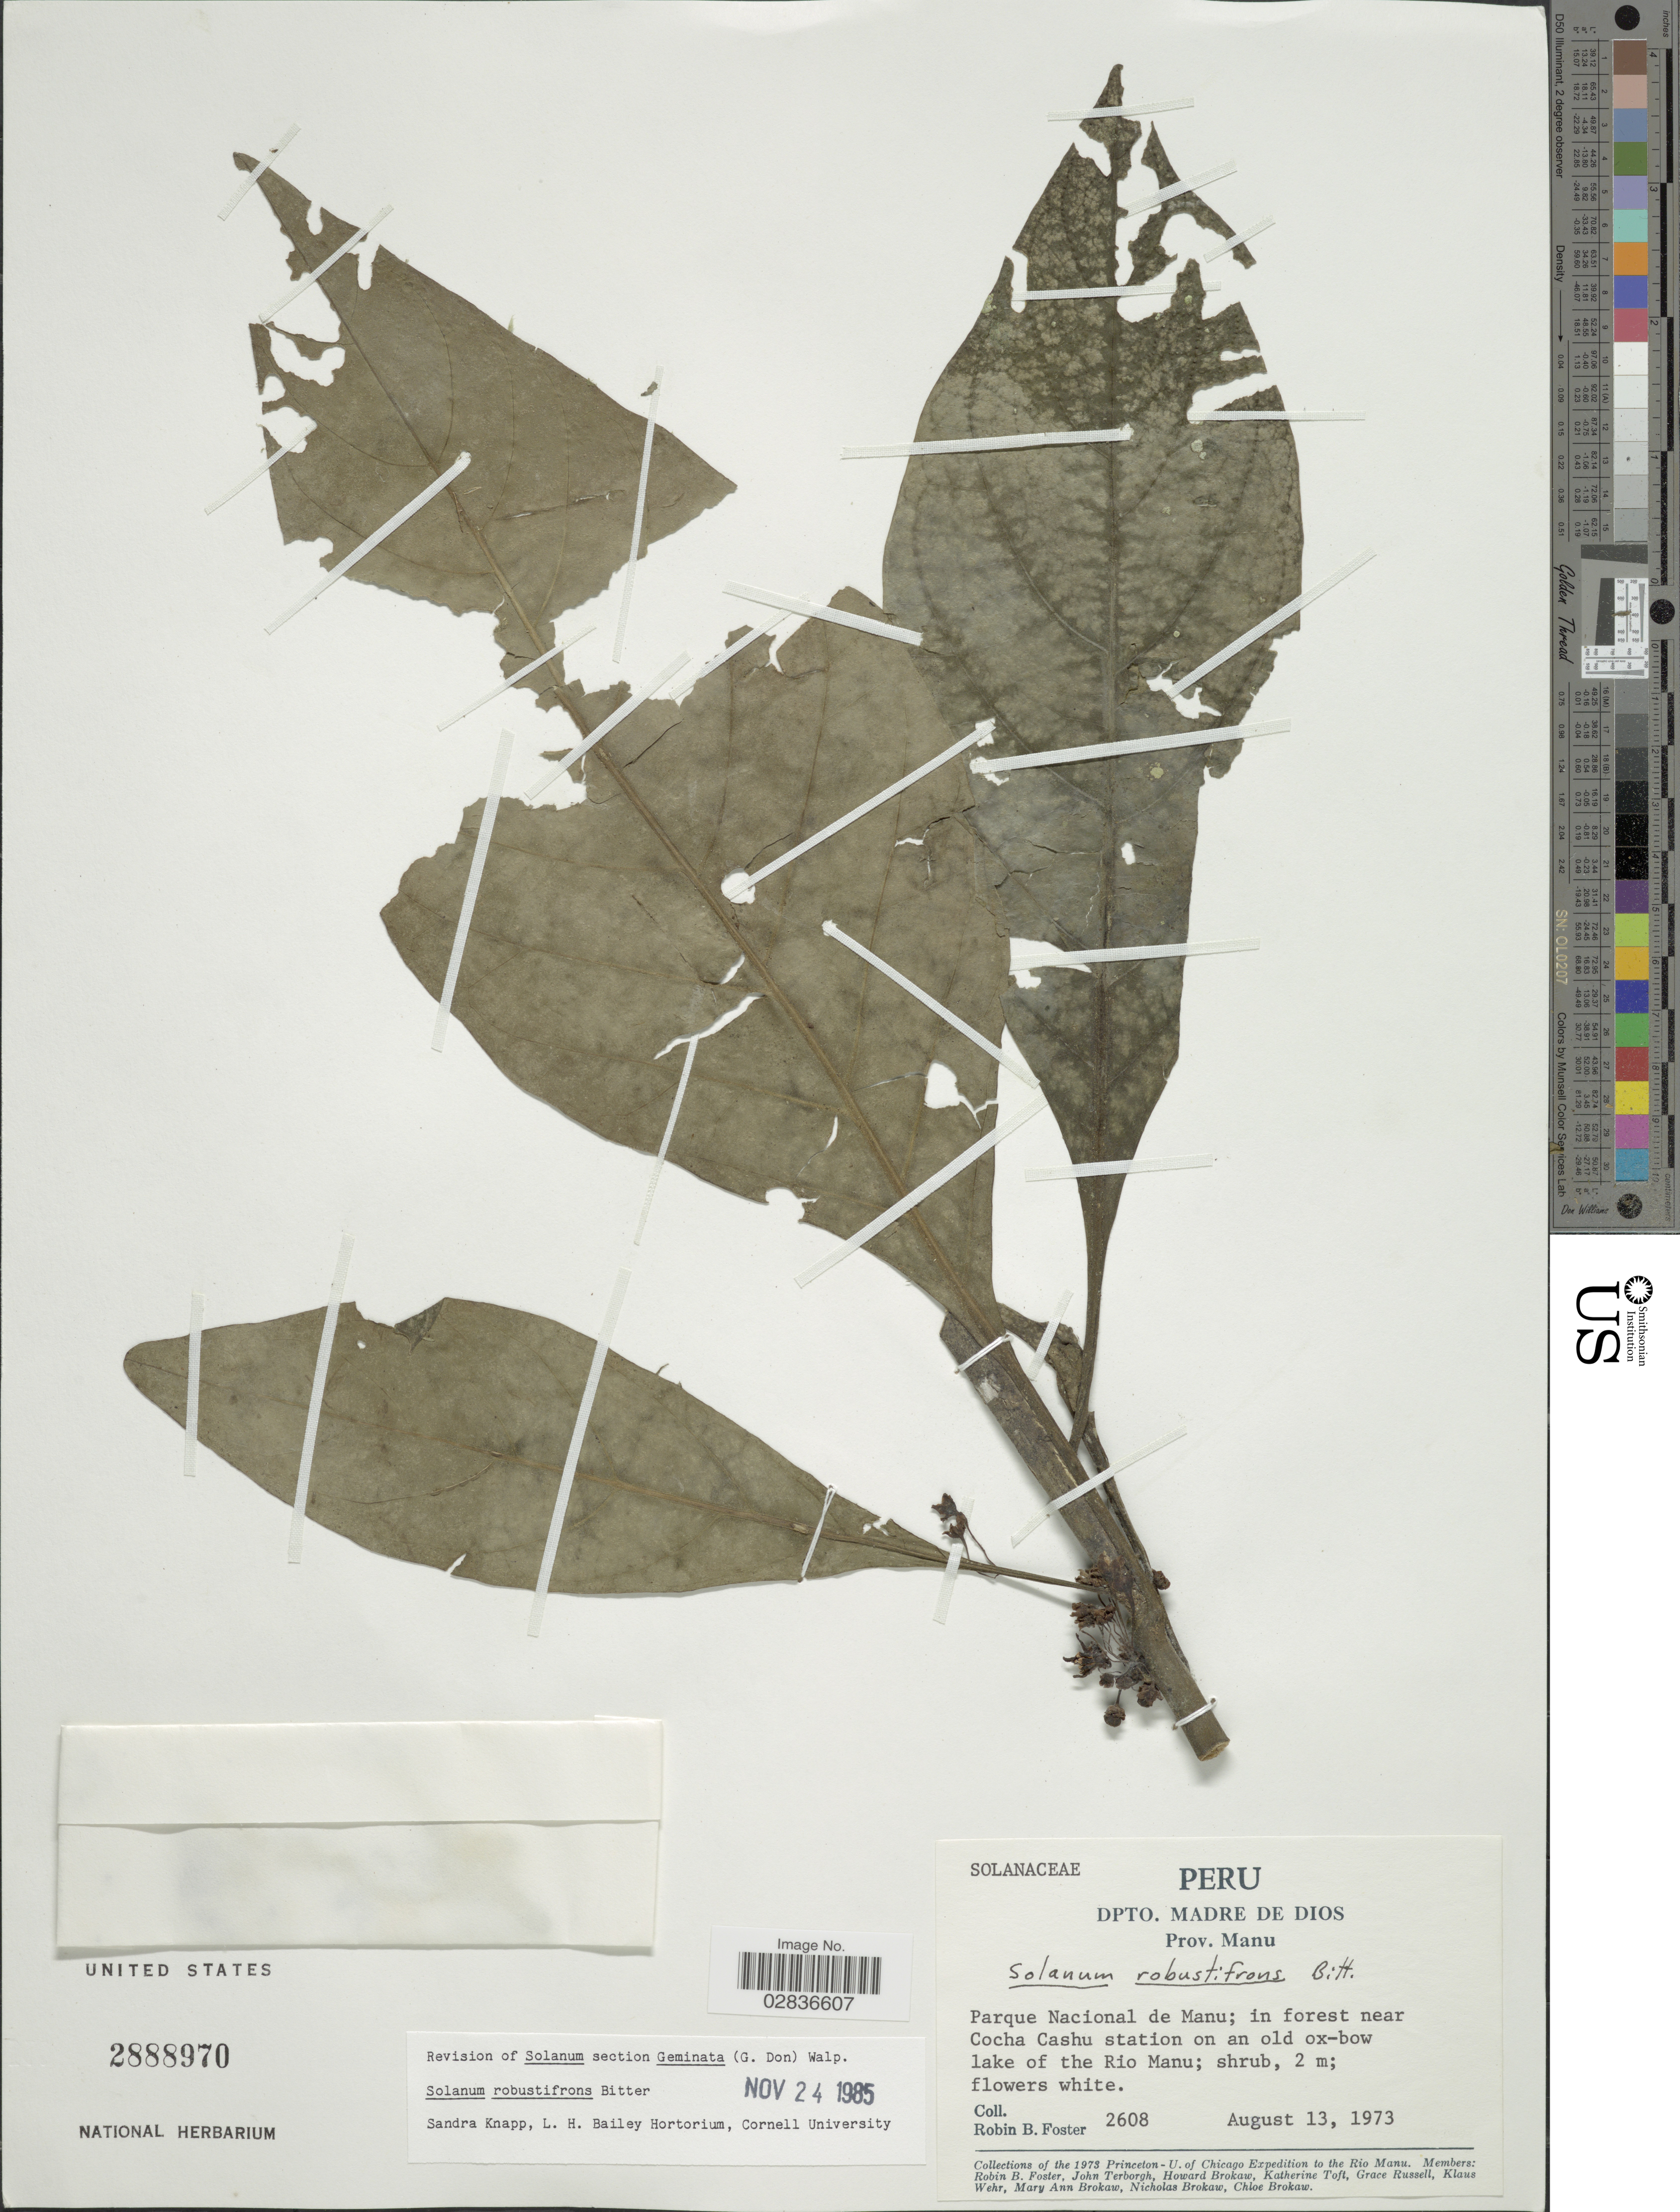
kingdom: Plantae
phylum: Tracheophyta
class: Magnoliopsida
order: Solanales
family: Solanaceae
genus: Solanum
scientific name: Solanum robustifrons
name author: Bitter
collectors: R. B. Foster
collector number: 2608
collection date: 1973-08-13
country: Peru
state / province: Madre de Dios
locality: Dpto. Madre de Dios. Prov. Manu. Parque Nacional de Manu; in forest near Cocha Cashu station on an old ox-bow lake of the Rio Manu.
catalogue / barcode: US 2888970